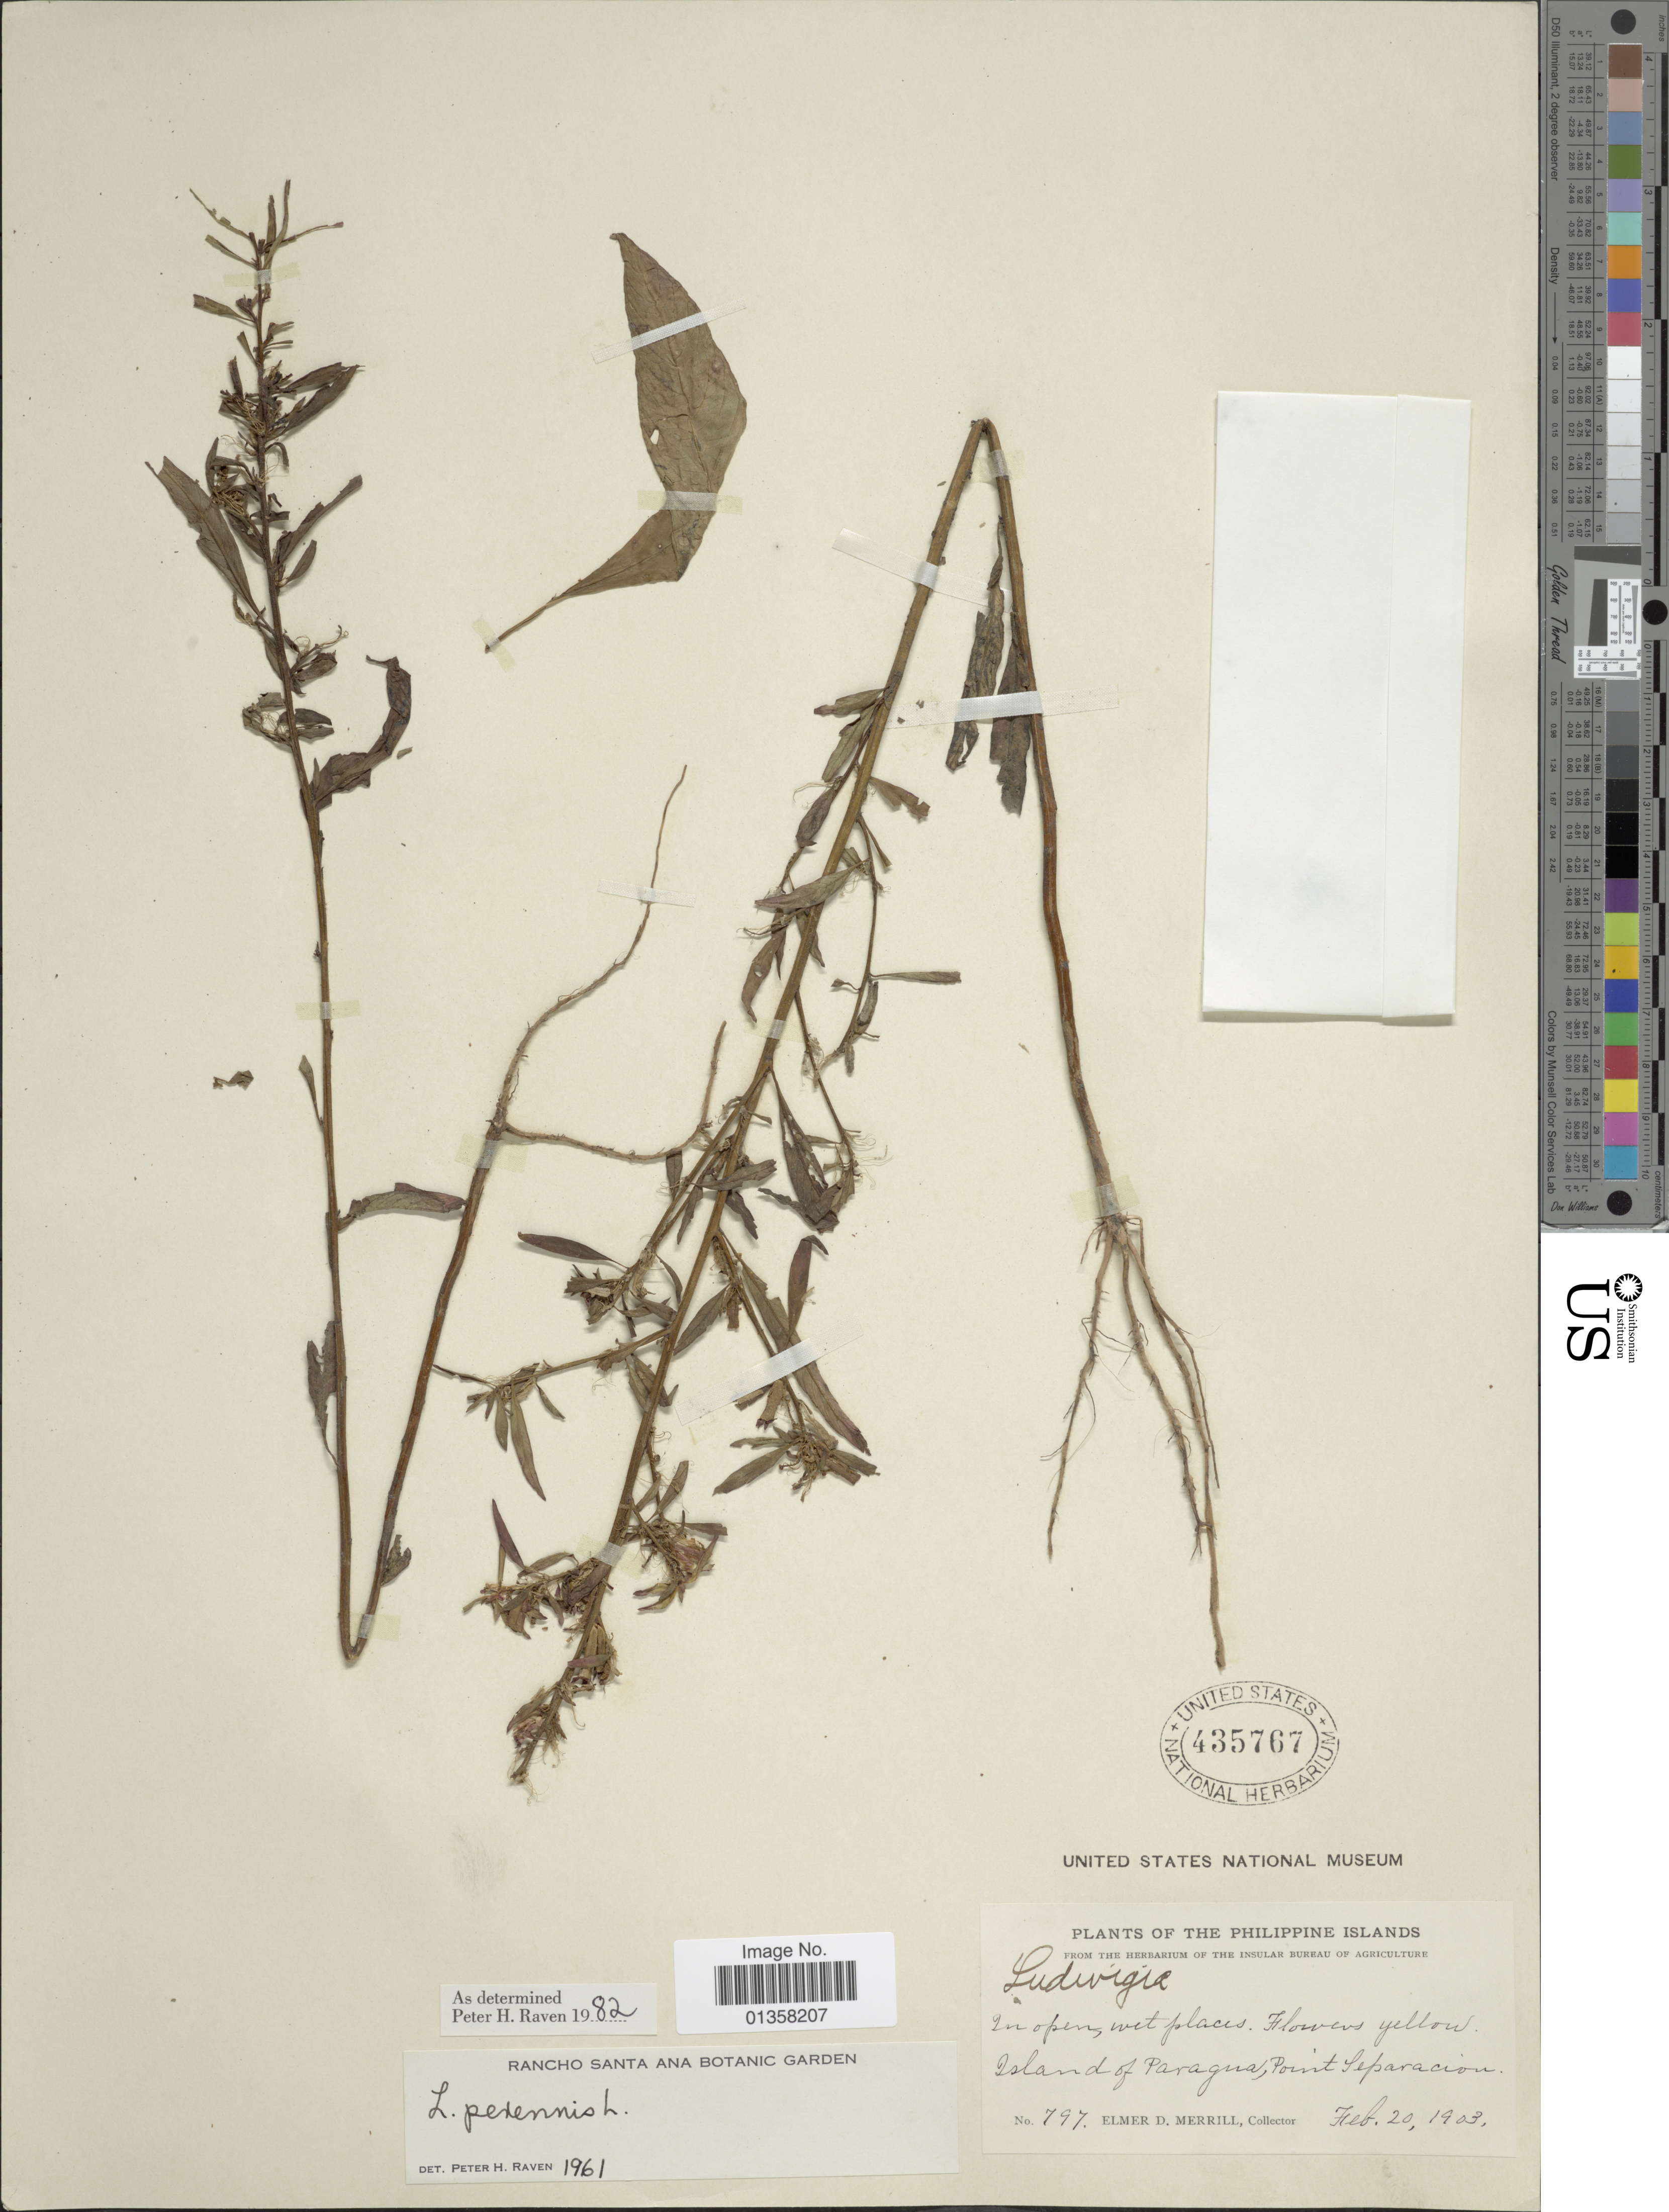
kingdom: Plantae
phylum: Tracheophyta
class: Magnoliopsida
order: Myrtales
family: Onagraceae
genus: Ludwigia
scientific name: Ludwigia perennis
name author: L.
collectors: E. D. Merrill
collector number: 797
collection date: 1903-02-20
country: Philippines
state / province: Mimaropa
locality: Island of Paragua, Point Separacion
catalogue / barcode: US 435767